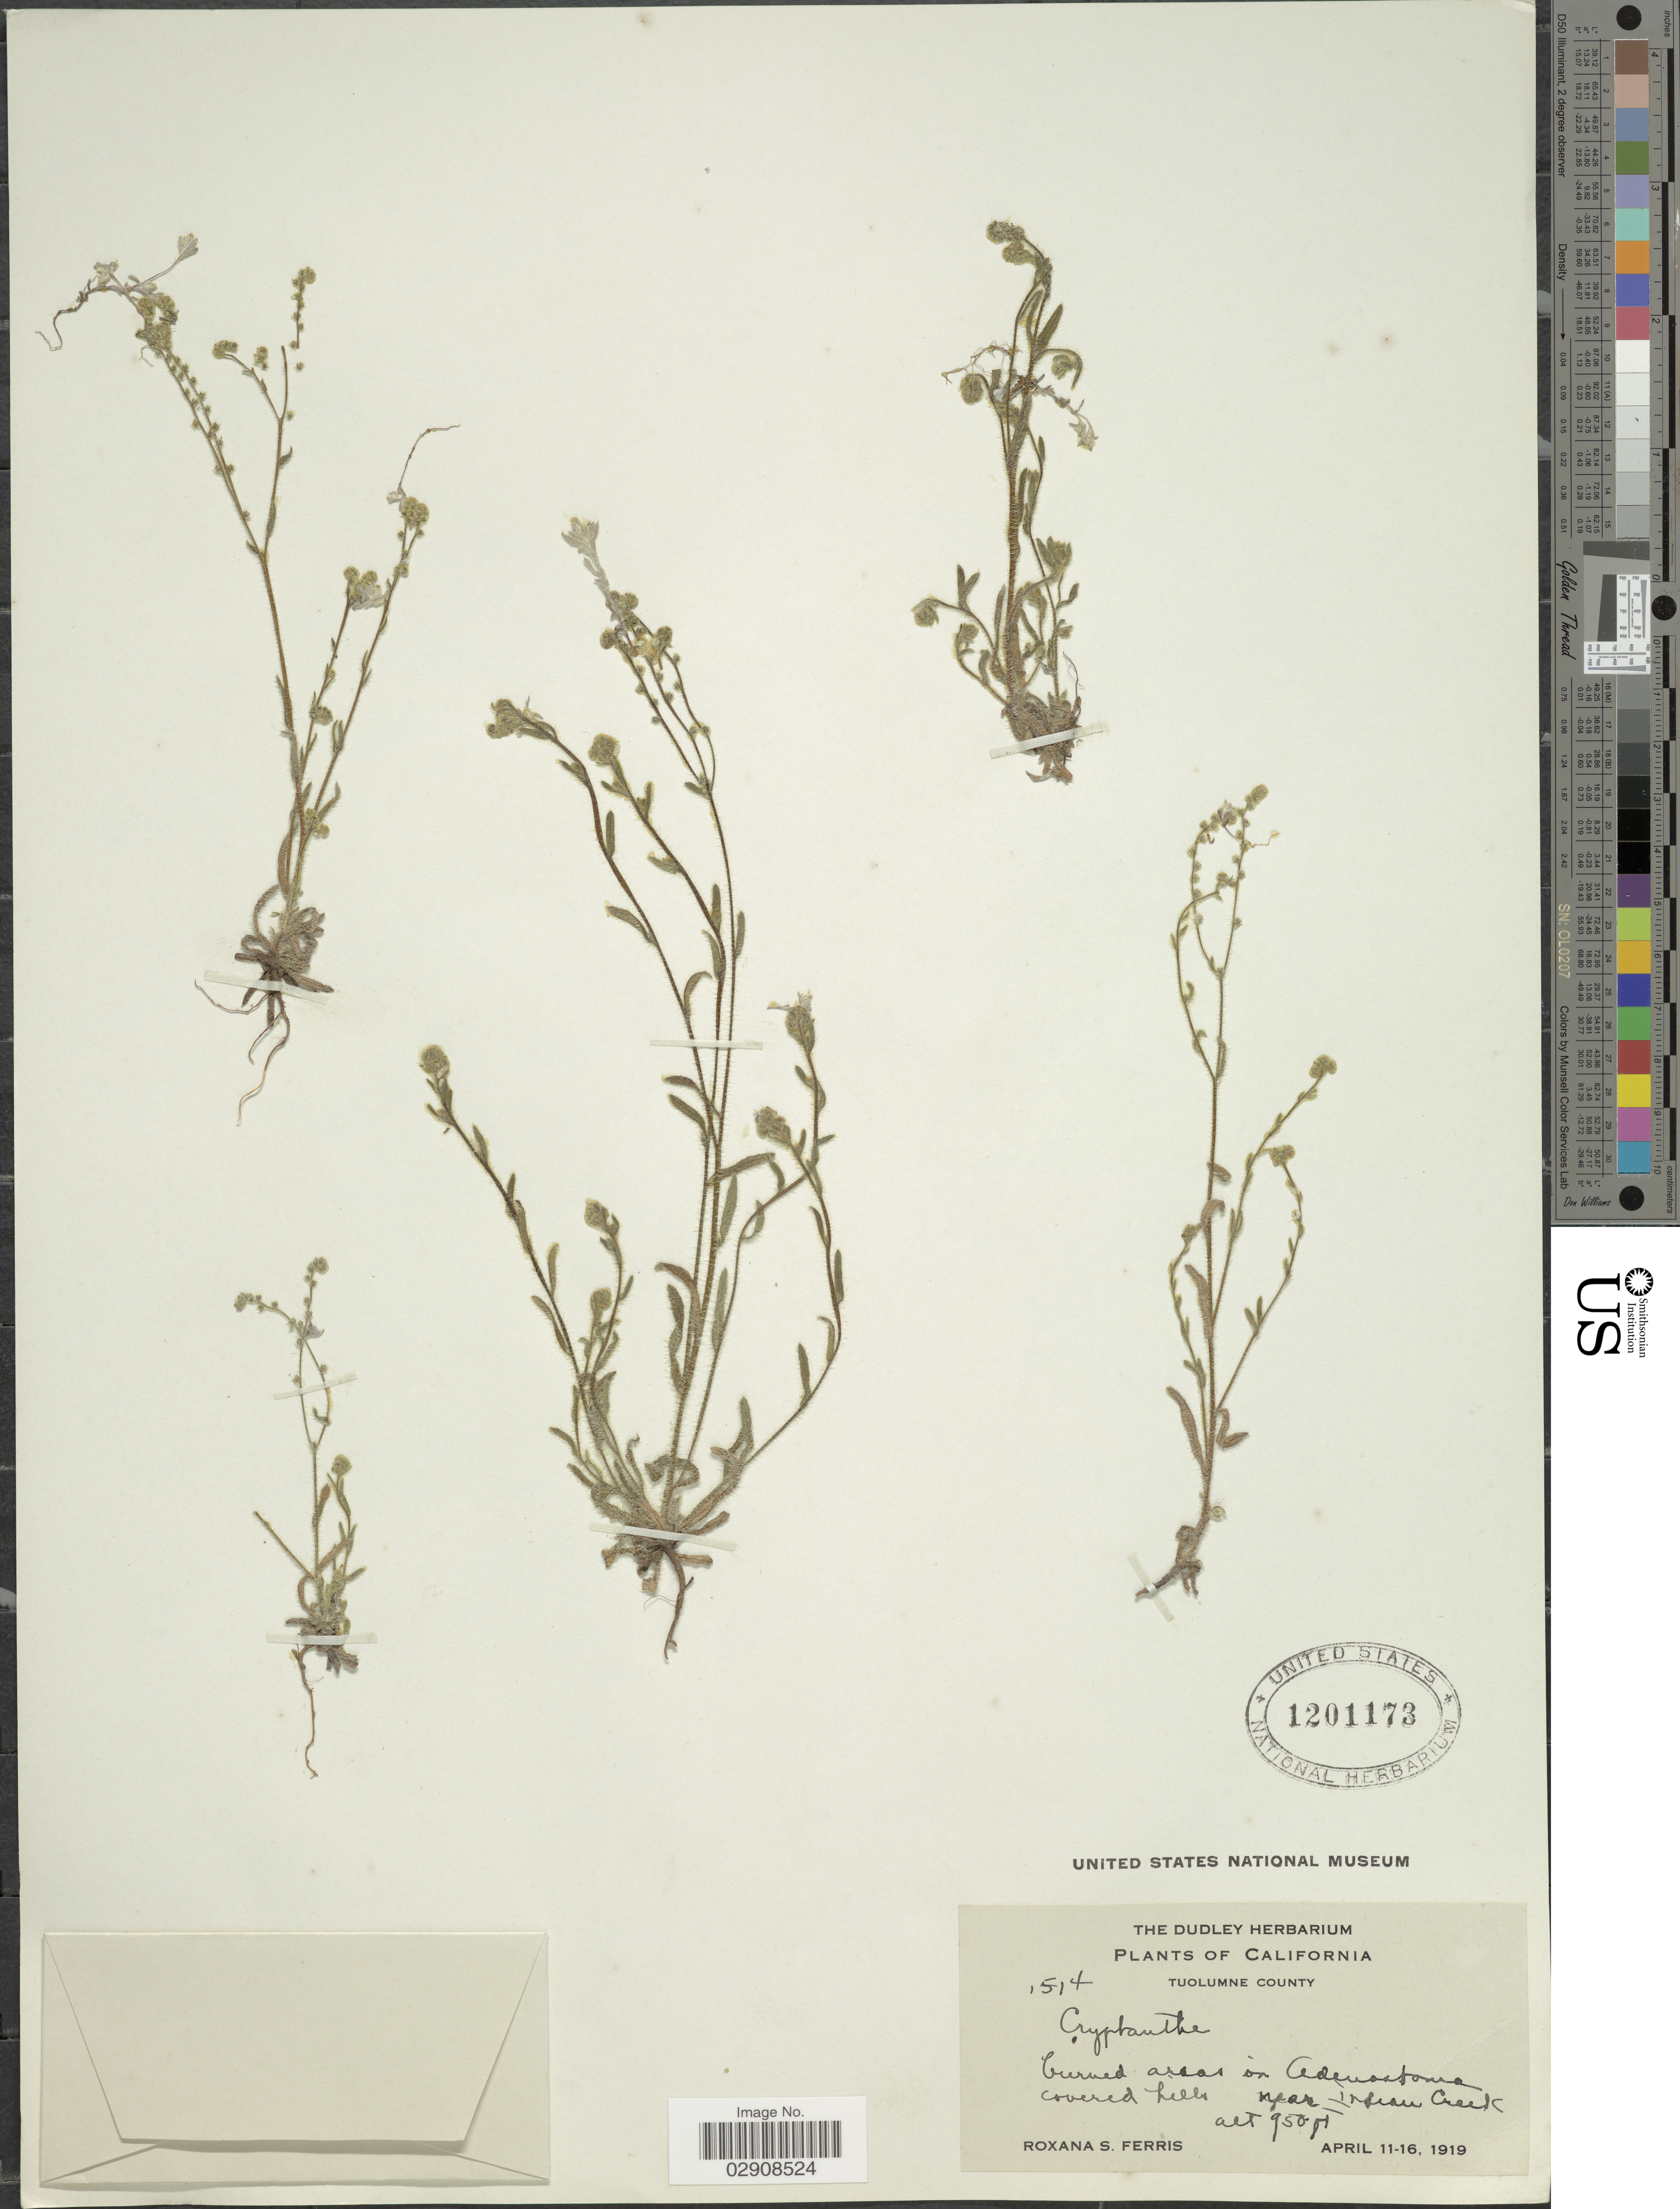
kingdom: Plantae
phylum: Tracheophyta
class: Magnoliopsida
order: Boraginales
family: Boraginaceae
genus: Cryptantha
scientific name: Cryptantha sp.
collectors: R. S. Ferris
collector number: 1514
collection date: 1919-04-11/1919-04-16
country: United States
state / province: California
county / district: Tuolumne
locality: Tuolumne County. Burned areas in Adenostoma covered hills near Indian Creek.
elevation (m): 290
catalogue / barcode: US 1201173